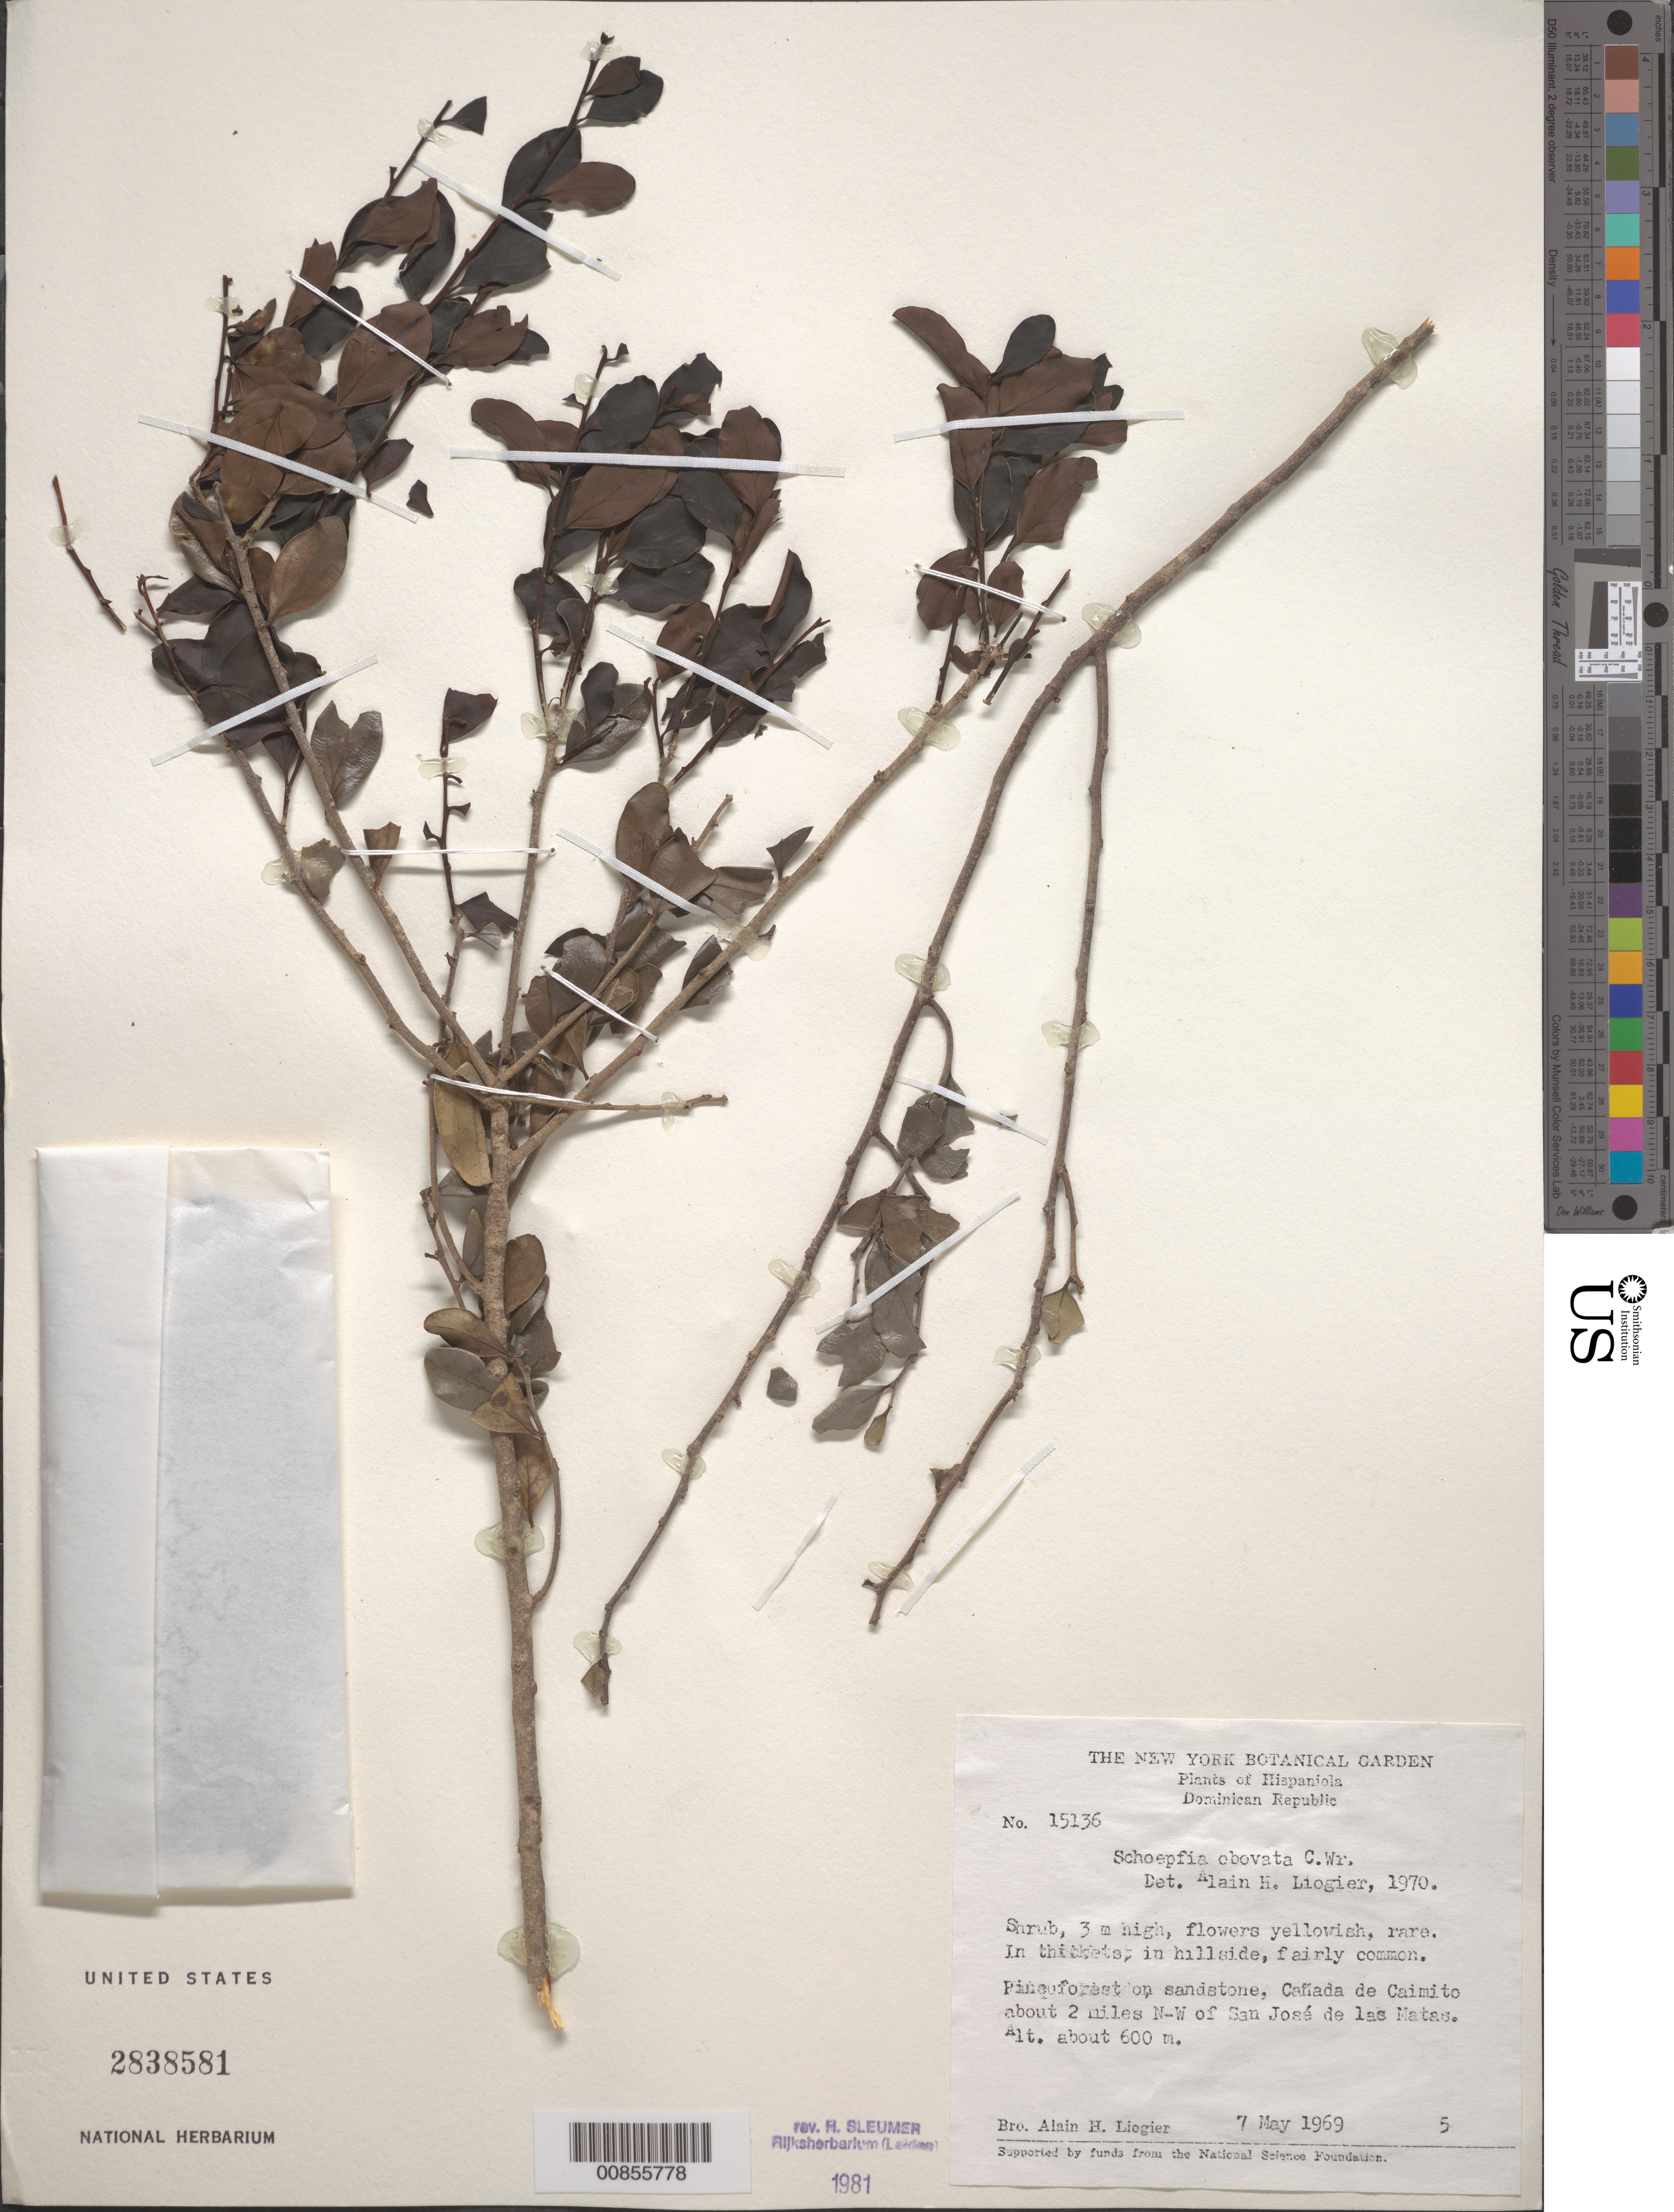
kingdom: Plantae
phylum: Tracheophyta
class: Magnoliopsida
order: Santalales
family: Schoepfiaceae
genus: Schoepfia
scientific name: Schoepfia obovata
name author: C. Wright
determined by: Liogier, Alain H.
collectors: A. H. Liogier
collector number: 15136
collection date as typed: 07 May 1969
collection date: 1969-05-07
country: Dominican Republic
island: Hispaniola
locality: Cañada de Caimito about 2 miles N-W of San José de las Matas.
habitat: Pine forest on sandstone.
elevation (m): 600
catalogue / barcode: US 2838581